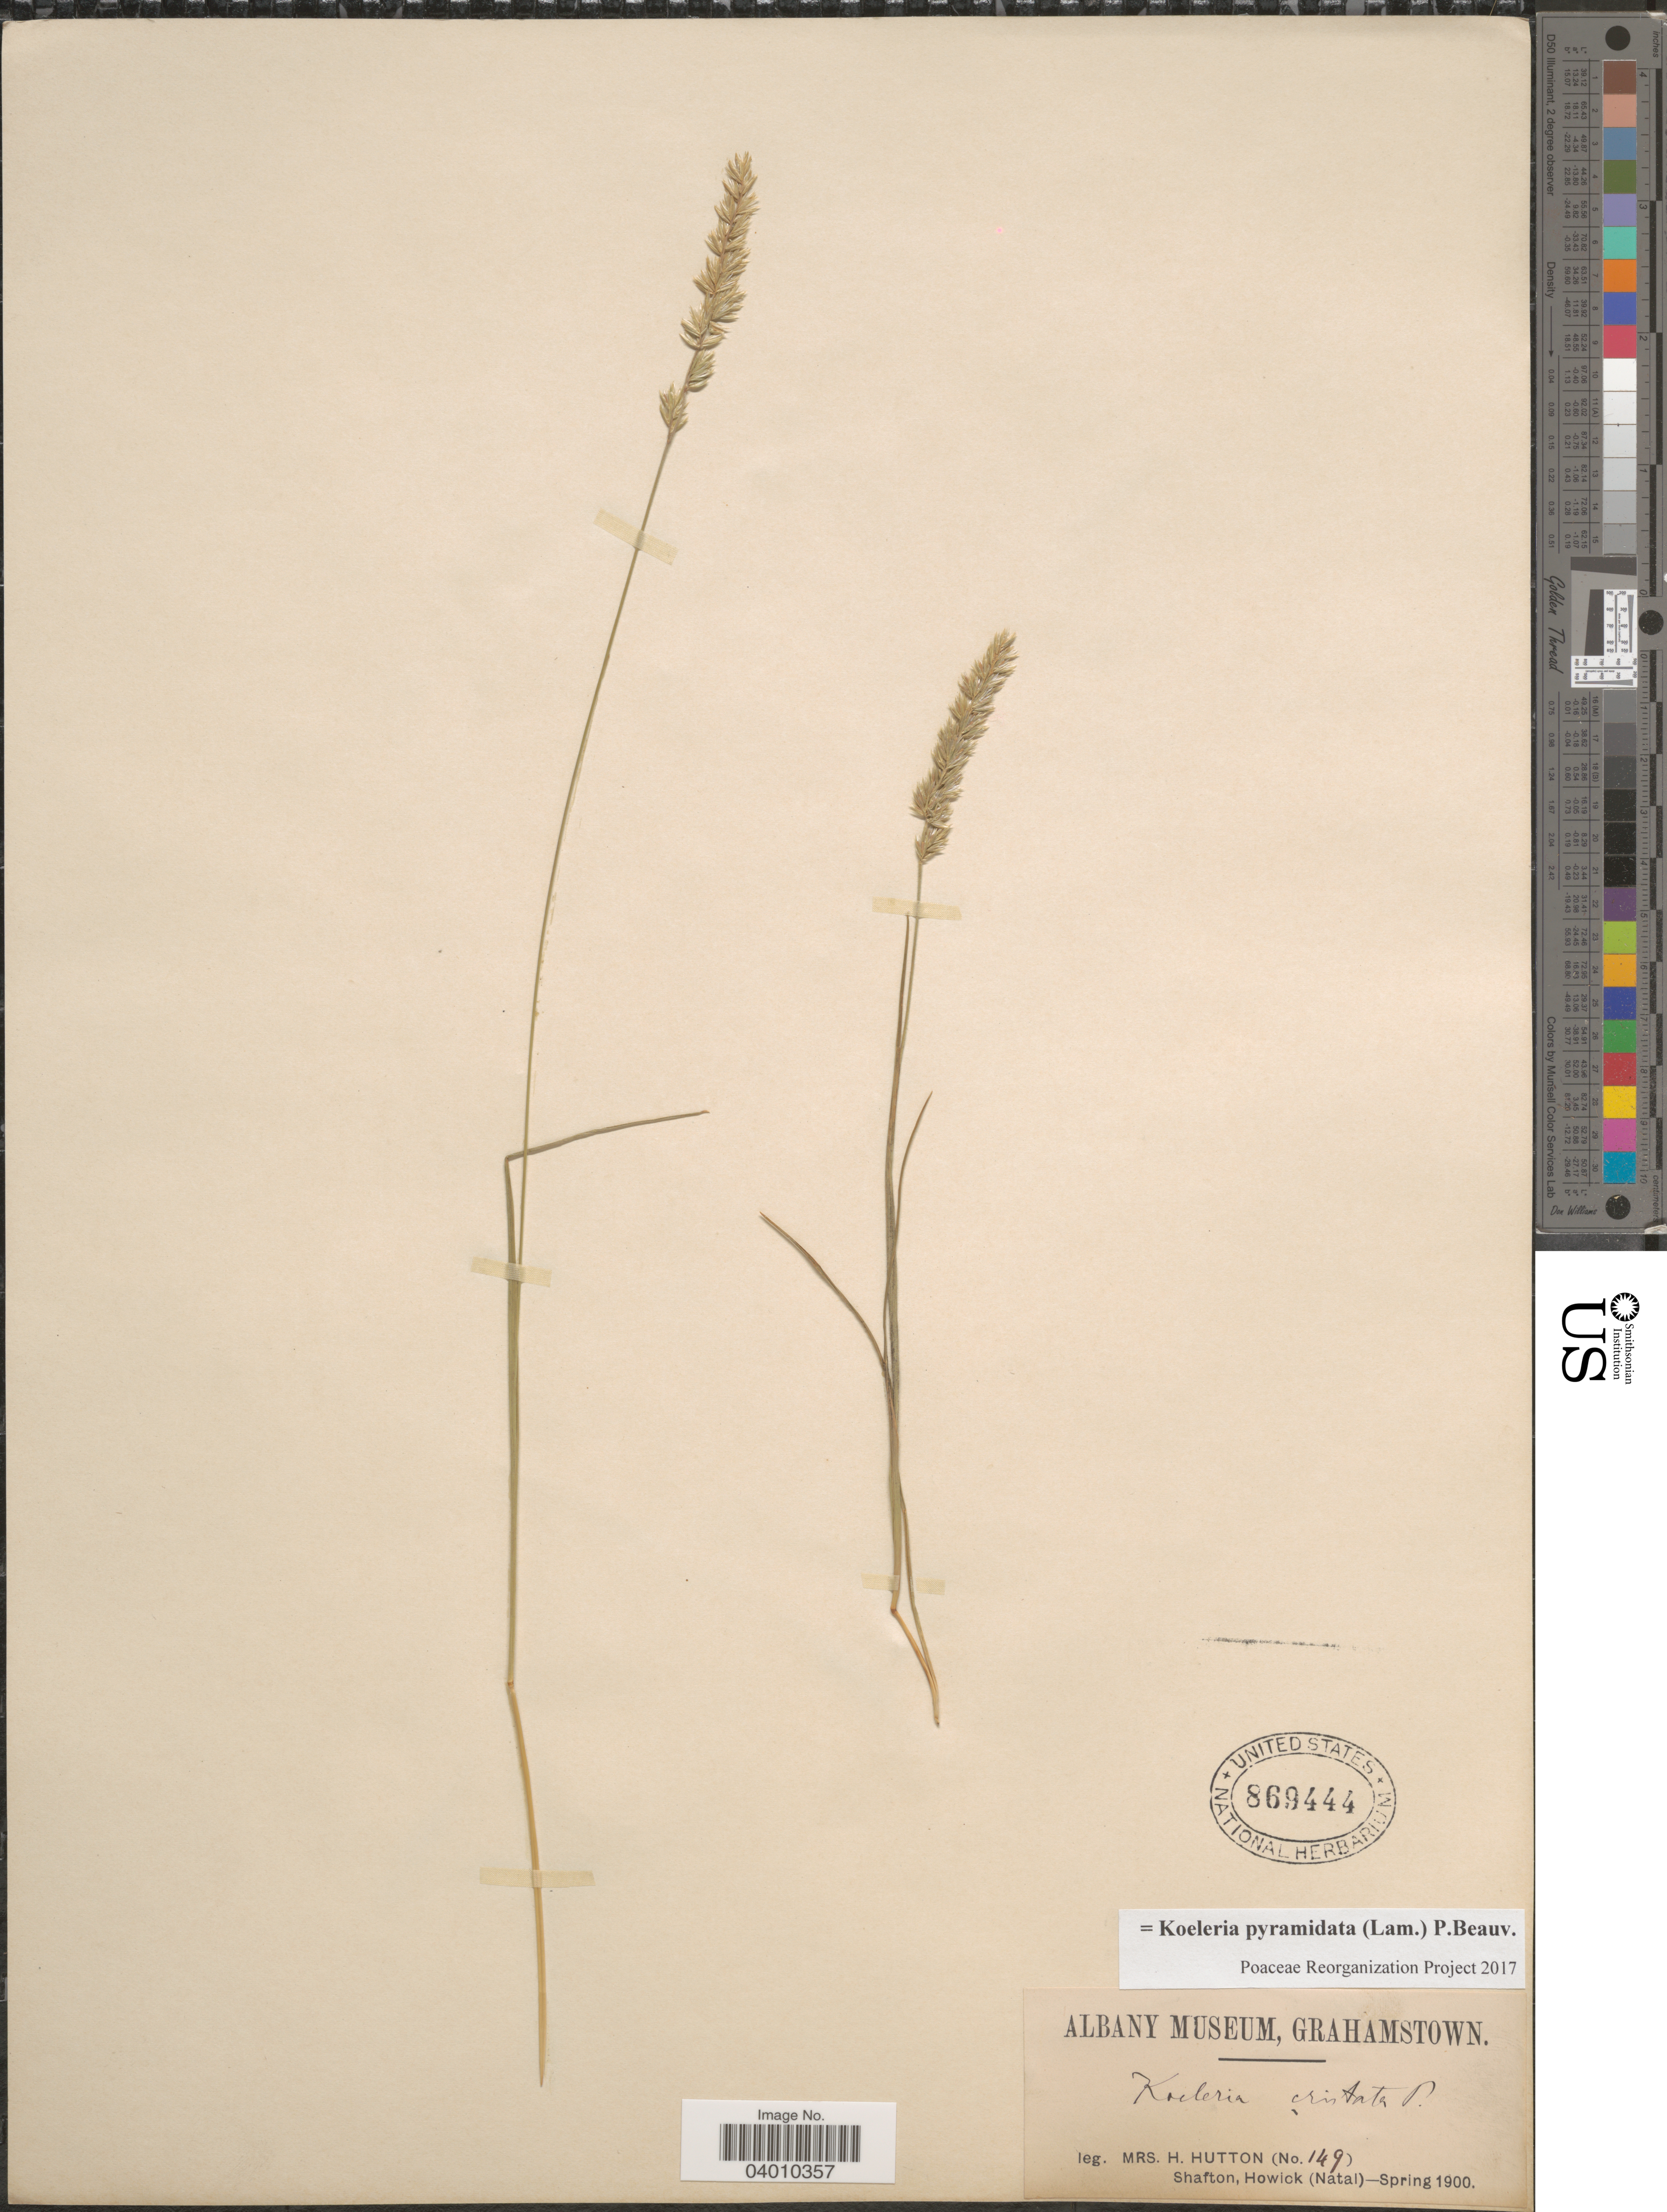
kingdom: Plantae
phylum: Tracheophyta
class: Liliopsida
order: Poales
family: Poaceae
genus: Koeleria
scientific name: Koeleria pyramidata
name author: (Lam.) P. Beauv.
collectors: H. Hutton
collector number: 149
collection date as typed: Spring 1900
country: South Africa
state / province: KwaZulu-Natal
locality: Shafton, Howick (Natal).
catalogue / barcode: US 869444